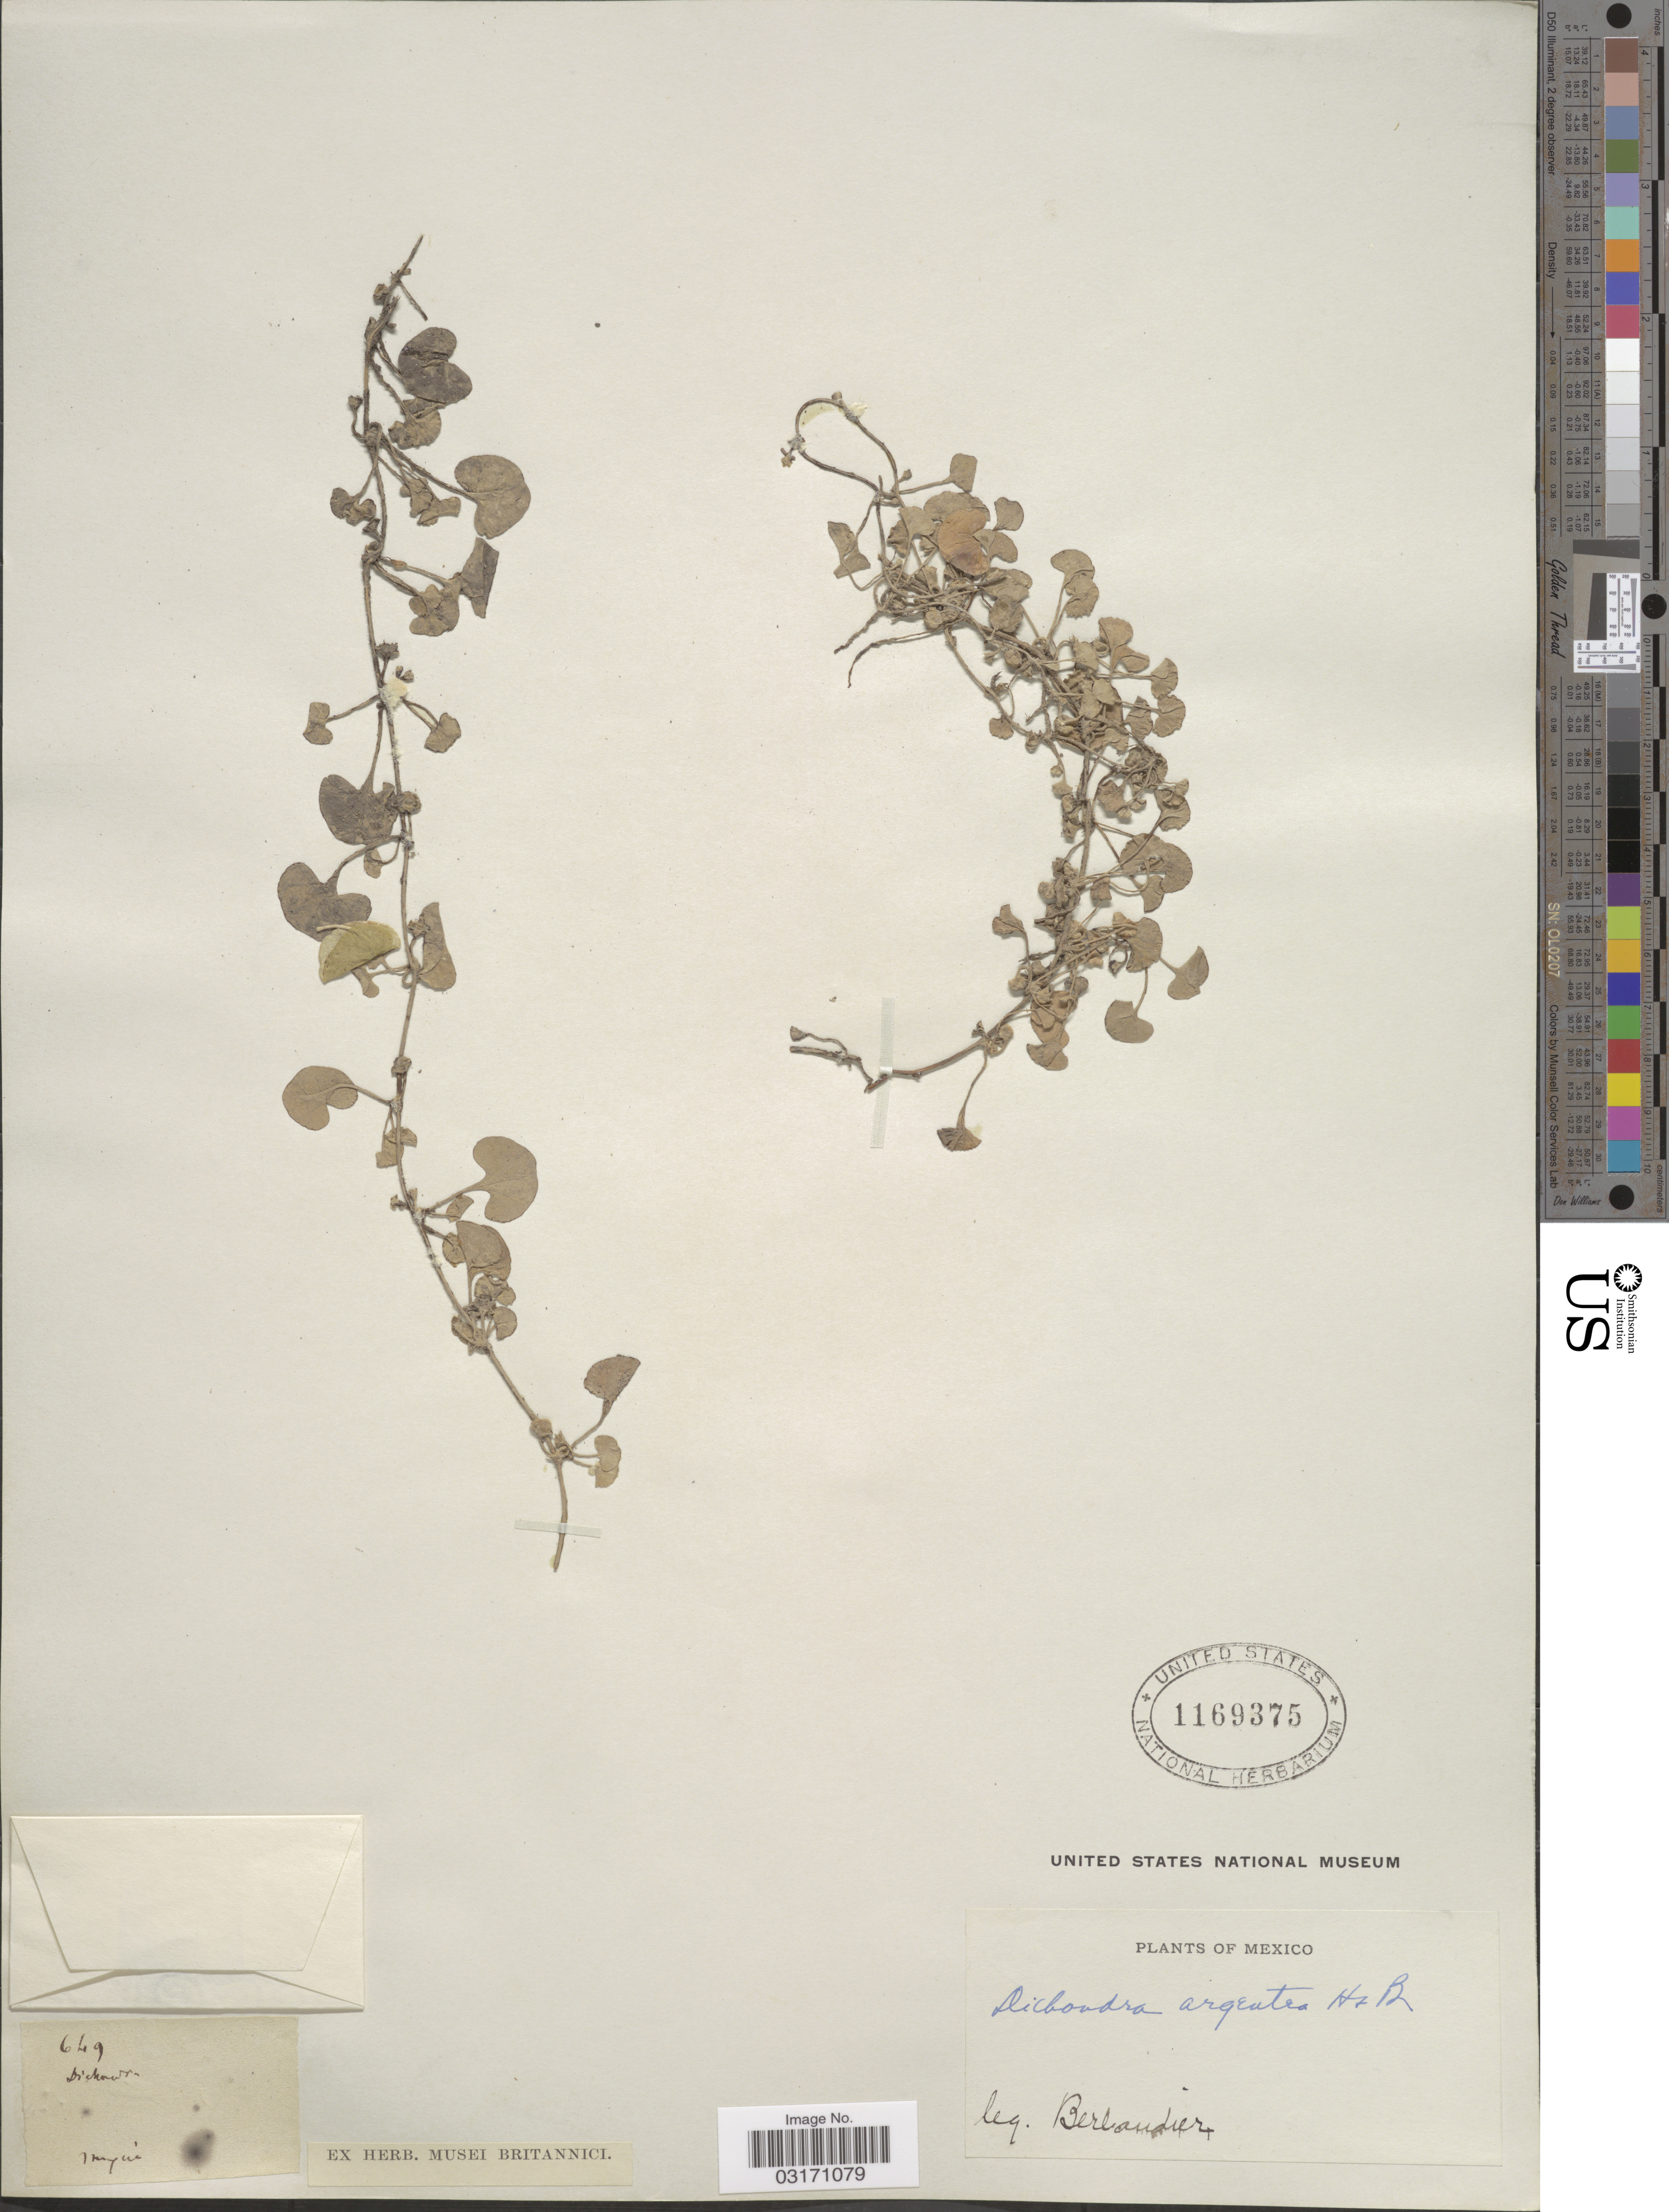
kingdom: Plantae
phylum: Tracheophyta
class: Magnoliopsida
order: Solanales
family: Convolvulaceae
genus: Dichondra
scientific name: Dichondra argentea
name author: Humb. & Bonpl. ex Willd.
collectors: J. L. Berlandier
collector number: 649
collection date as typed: Transcribed d/m/y: 1/5/63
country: Mexico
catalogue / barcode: US 1169375